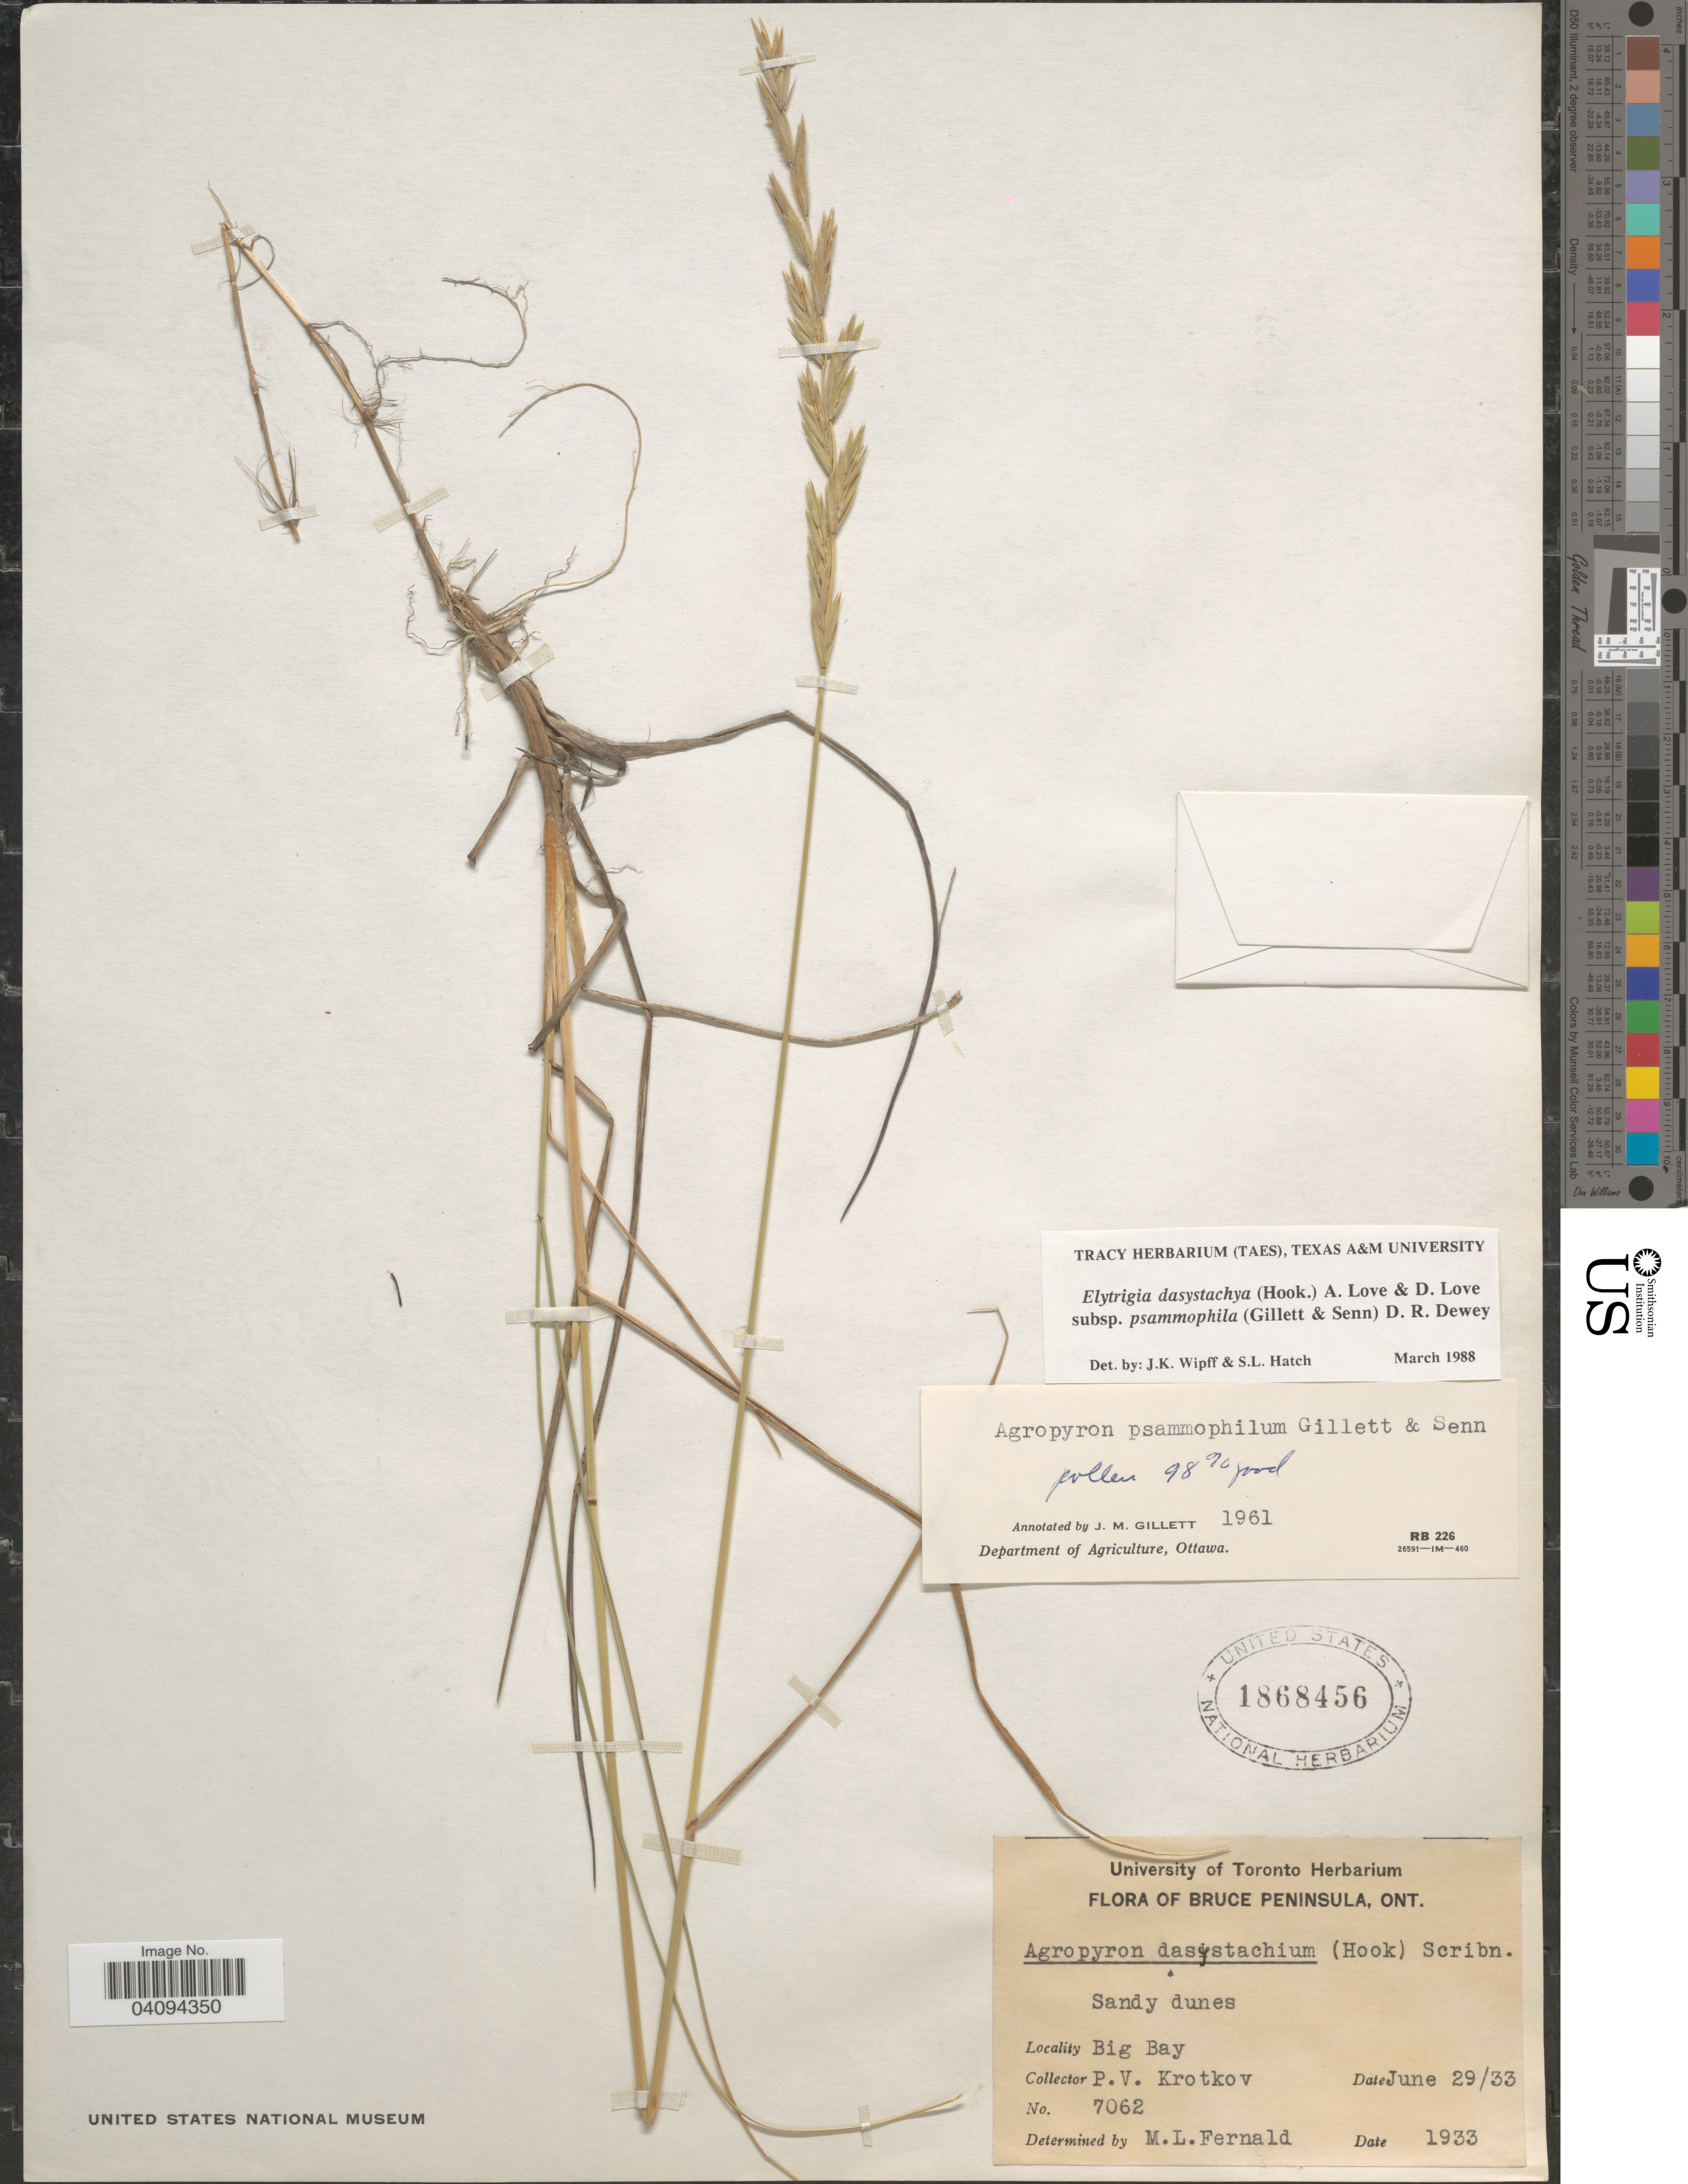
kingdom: Plantae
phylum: Tracheophyta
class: Liliopsida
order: Poales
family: Poaceae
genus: Elymus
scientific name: Elymus lanceolatus subsp. psammophilus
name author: (J.M. Gillett & H. Senn) Á. Löve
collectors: P. V. Krotkov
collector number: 7062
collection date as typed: Transcribed d/m/y: 29/6/33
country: Canada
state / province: Ontario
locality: Bruce Peninsula. Sandy dunes. Big Bay.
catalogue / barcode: US 1868456